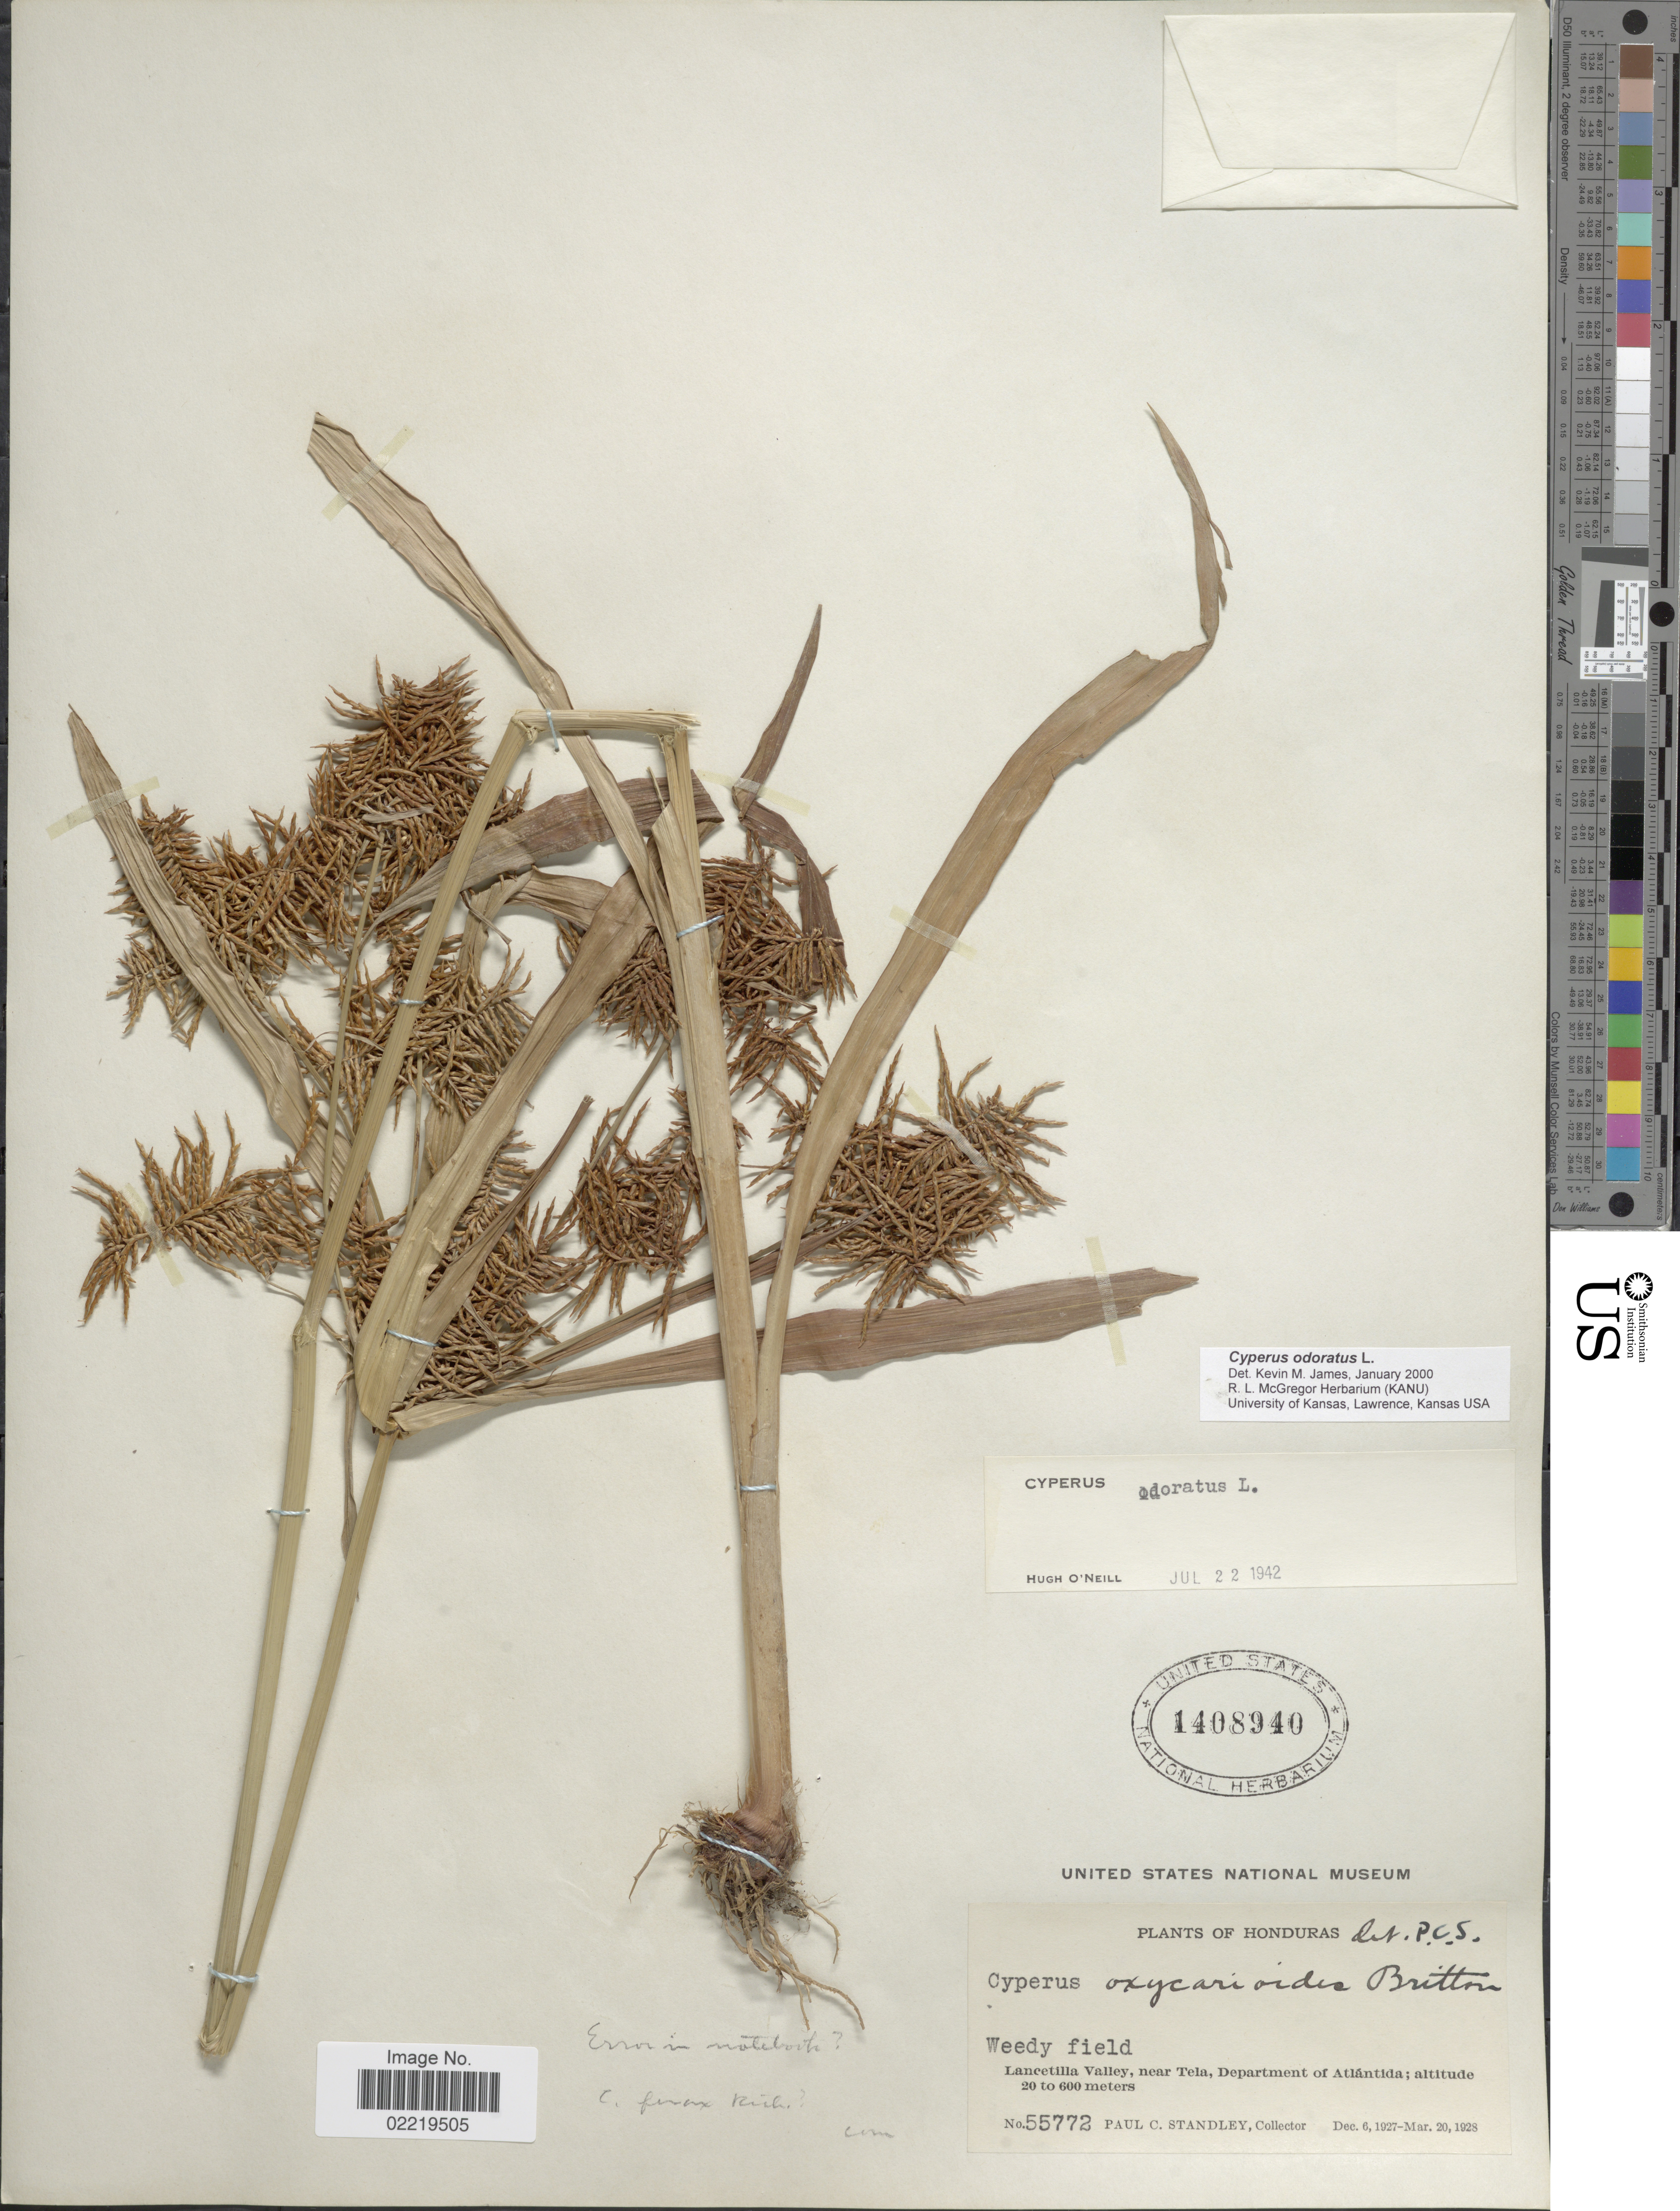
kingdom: Plantae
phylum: Tracheophyta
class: Liliopsida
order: Poales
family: Cyperaceae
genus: Cyperus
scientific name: Cyperus odoratus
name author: L.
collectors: P. C. Standley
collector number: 55772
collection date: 1927-12-06/1928-03-20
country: Honduras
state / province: Atlántida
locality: Weedy field, Lancetilla valley, near Tela.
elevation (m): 20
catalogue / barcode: US 1408940